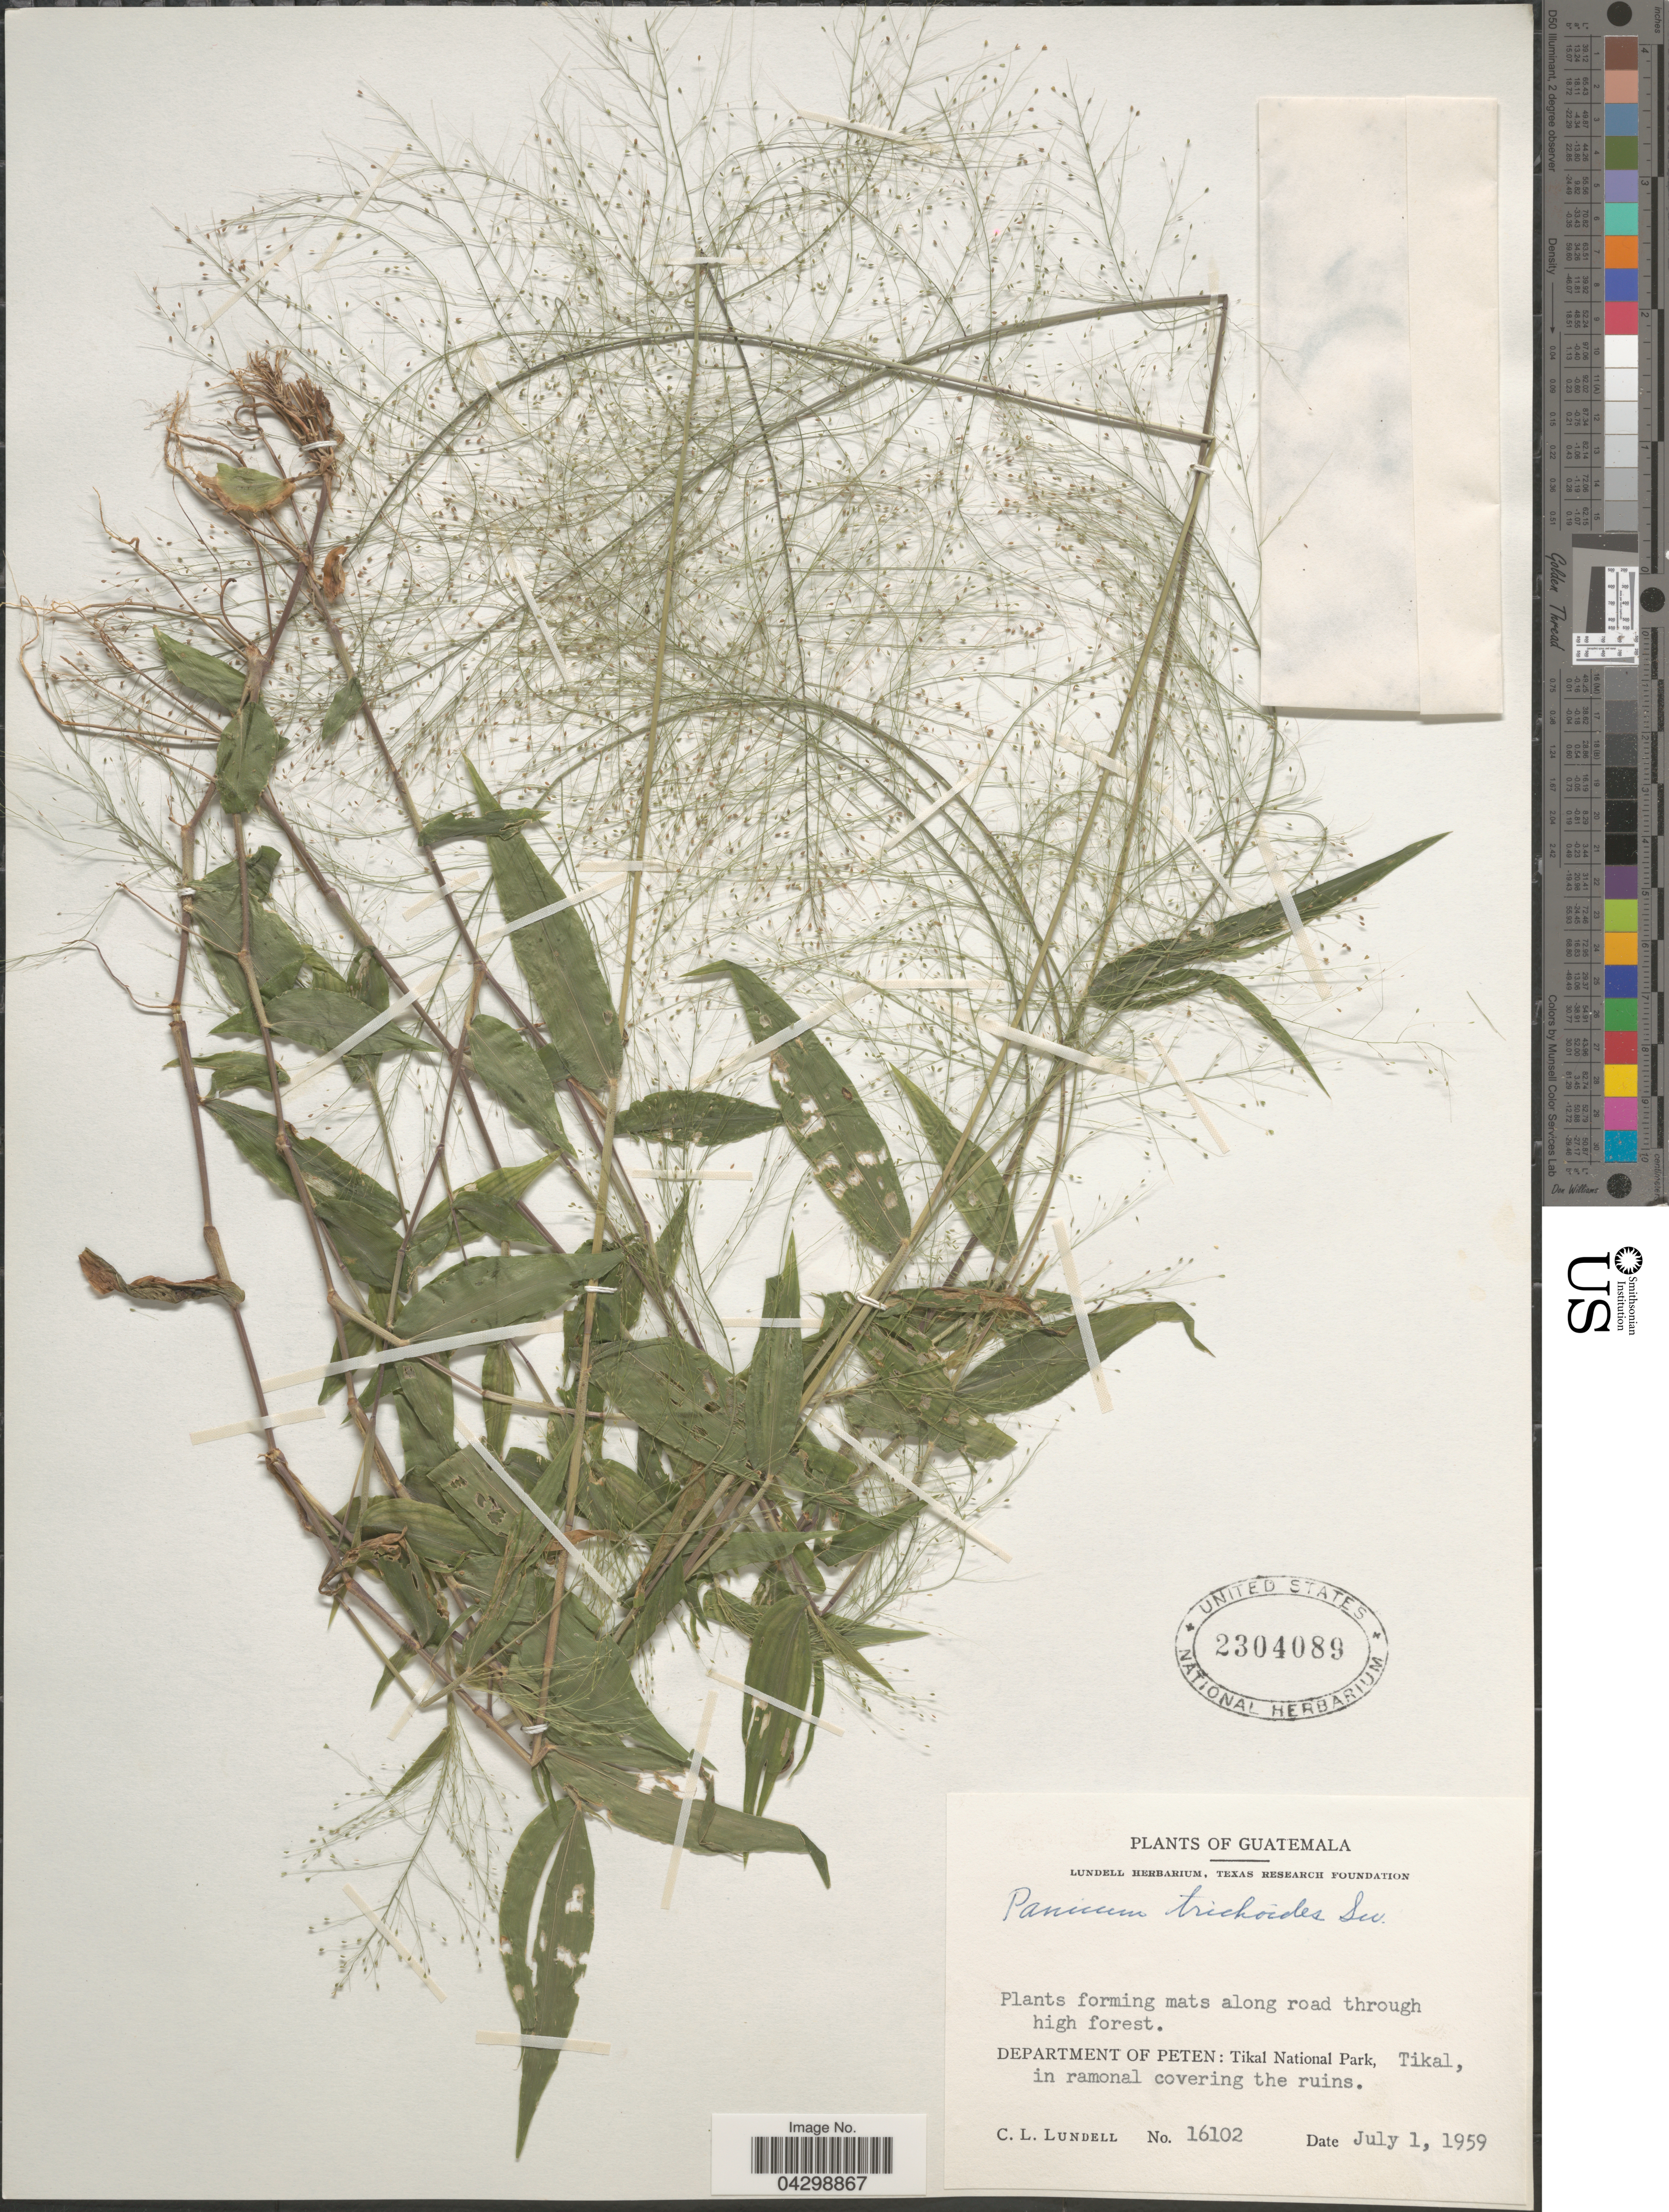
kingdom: Plantae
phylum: Tracheophyta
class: Liliopsida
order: Poales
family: Poaceae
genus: Panicum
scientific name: Panicum trichoides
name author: Sw.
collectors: C. L. Lundell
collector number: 16102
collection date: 1959-07-01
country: Guatemala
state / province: El Peten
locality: Along road through high forest. Department of Peten: Tikal National Park, Tikal, in ramonal covering the ruins.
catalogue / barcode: US 2304089